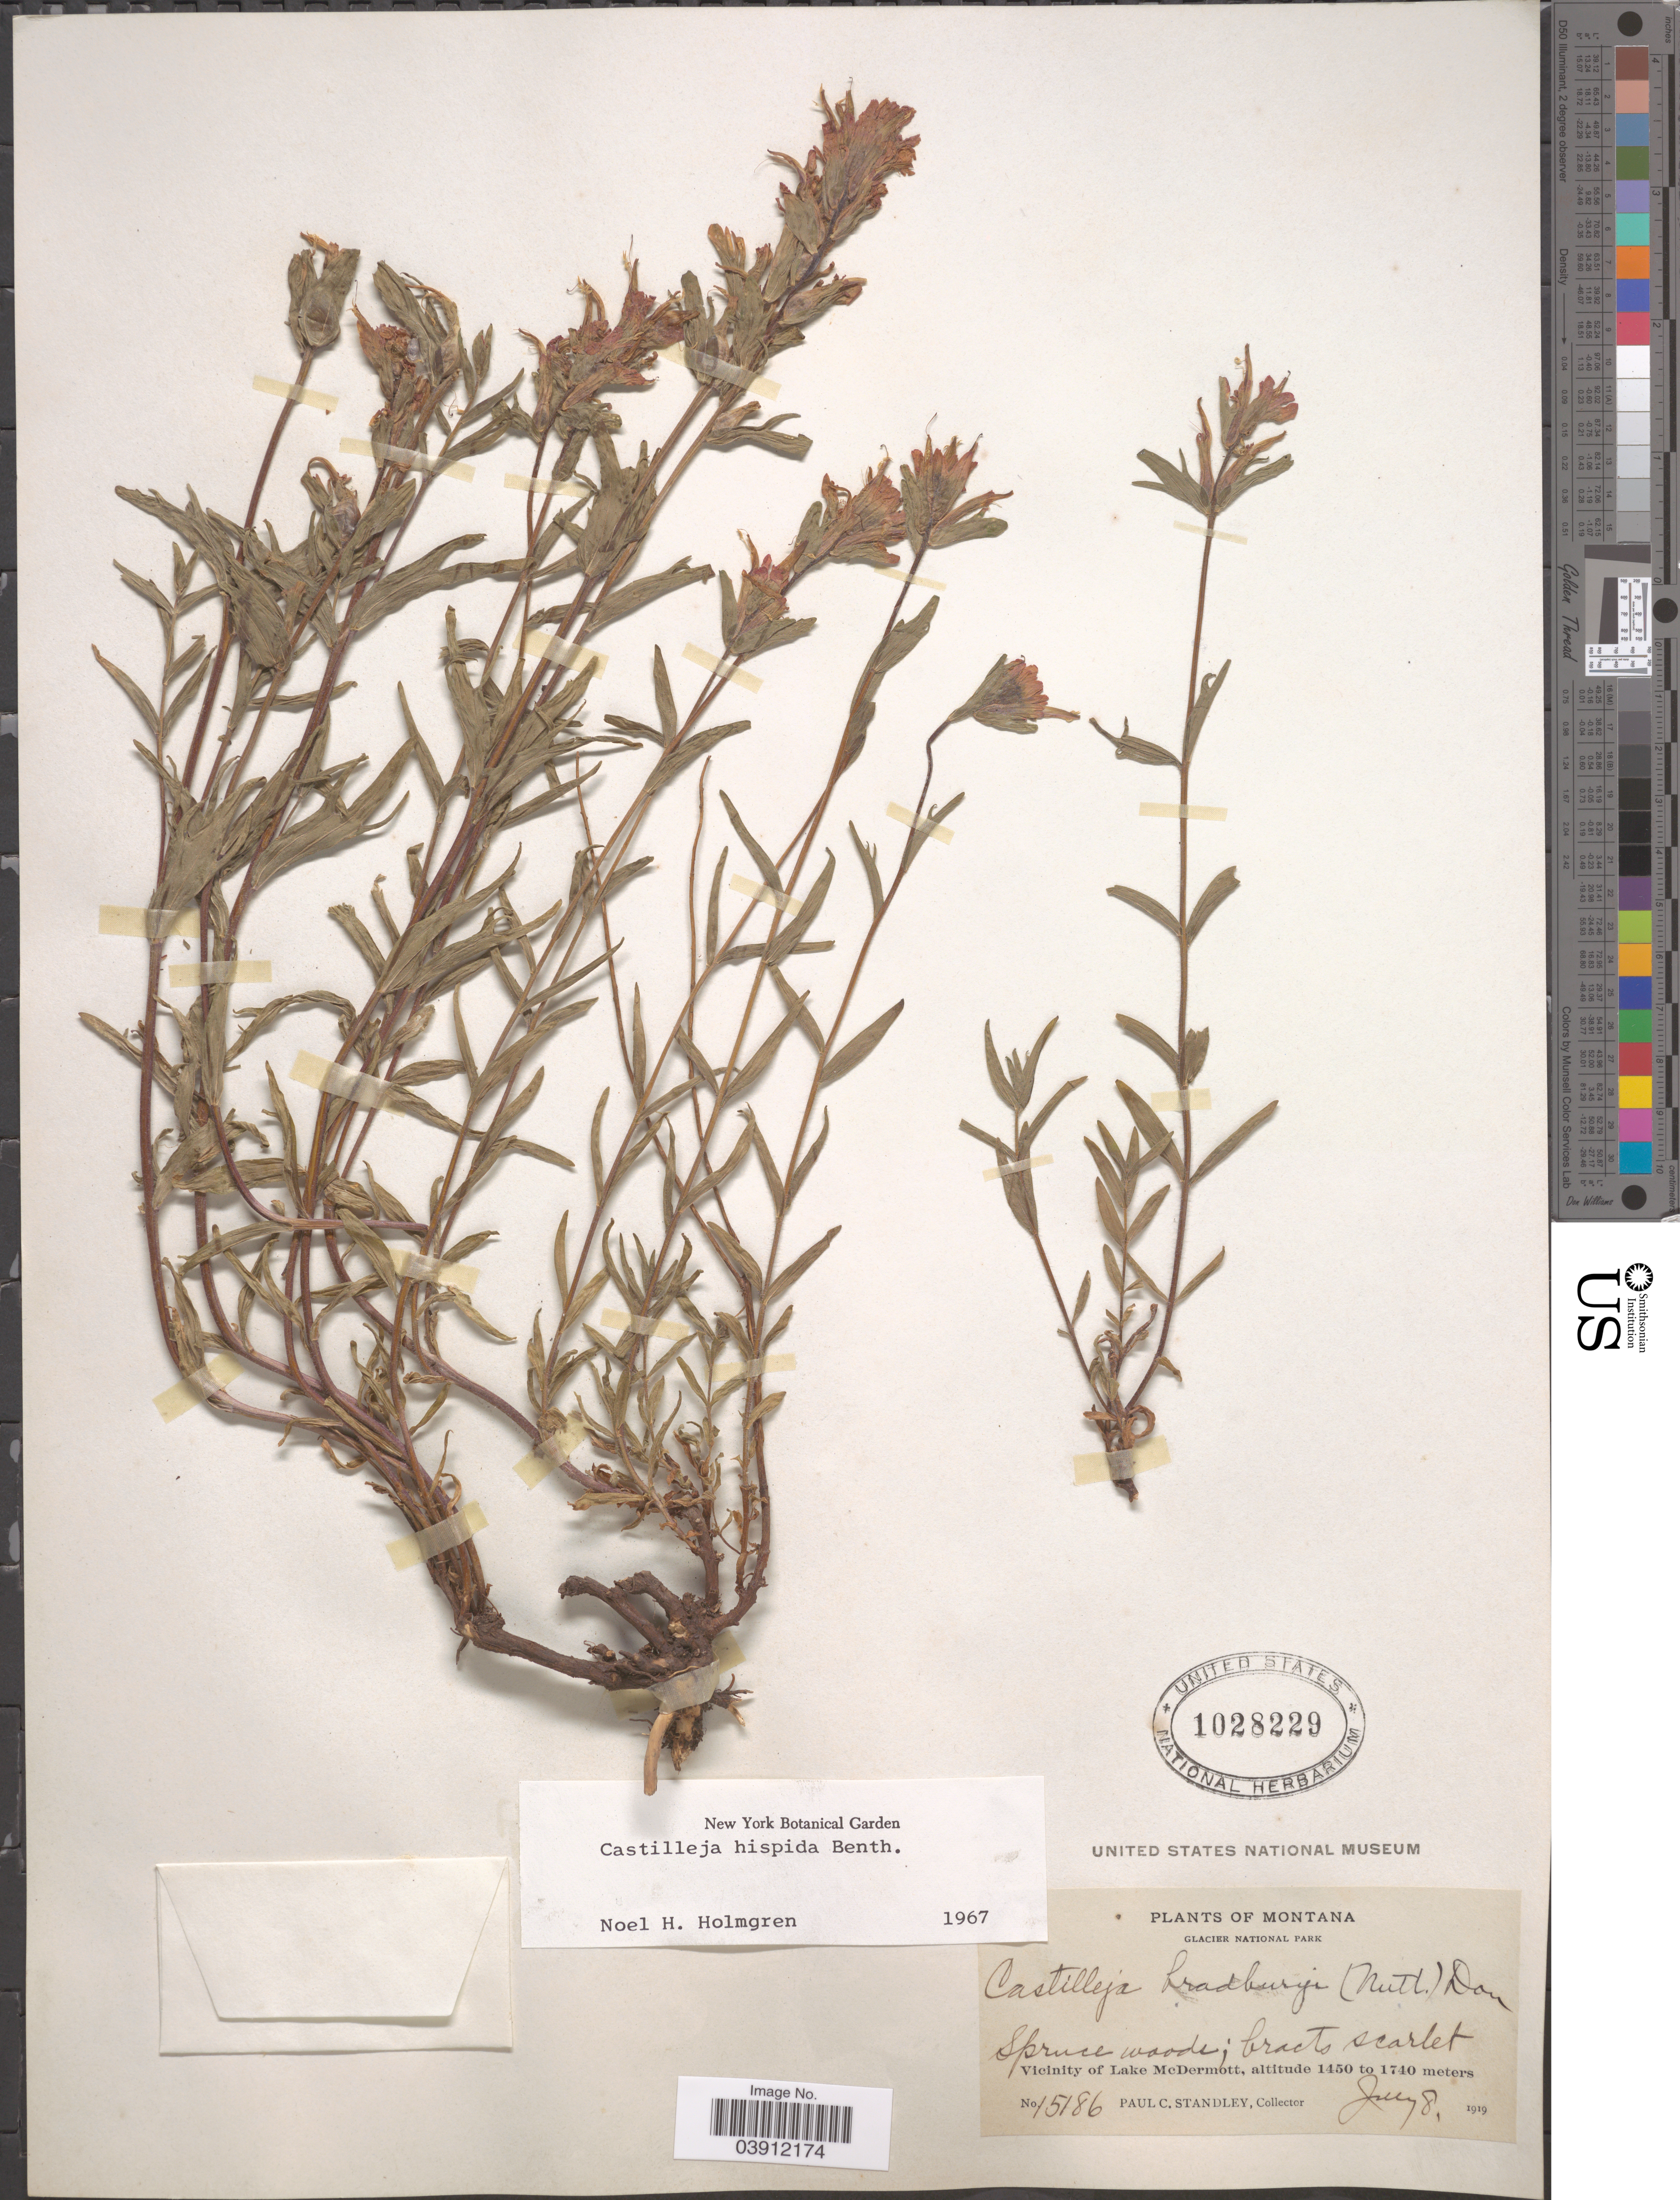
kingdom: Plantae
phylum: Tracheophyta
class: Magnoliopsida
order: Lamiales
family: Orobanchaceae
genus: Castilleja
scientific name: Castilleja hispida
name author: Benth. ex Hook.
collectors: P. C. Standley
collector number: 15186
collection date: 1919-07-08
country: United States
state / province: Montana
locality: Glacier National Park. Vicinity of Lake McDermott.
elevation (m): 1450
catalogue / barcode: US 1028229